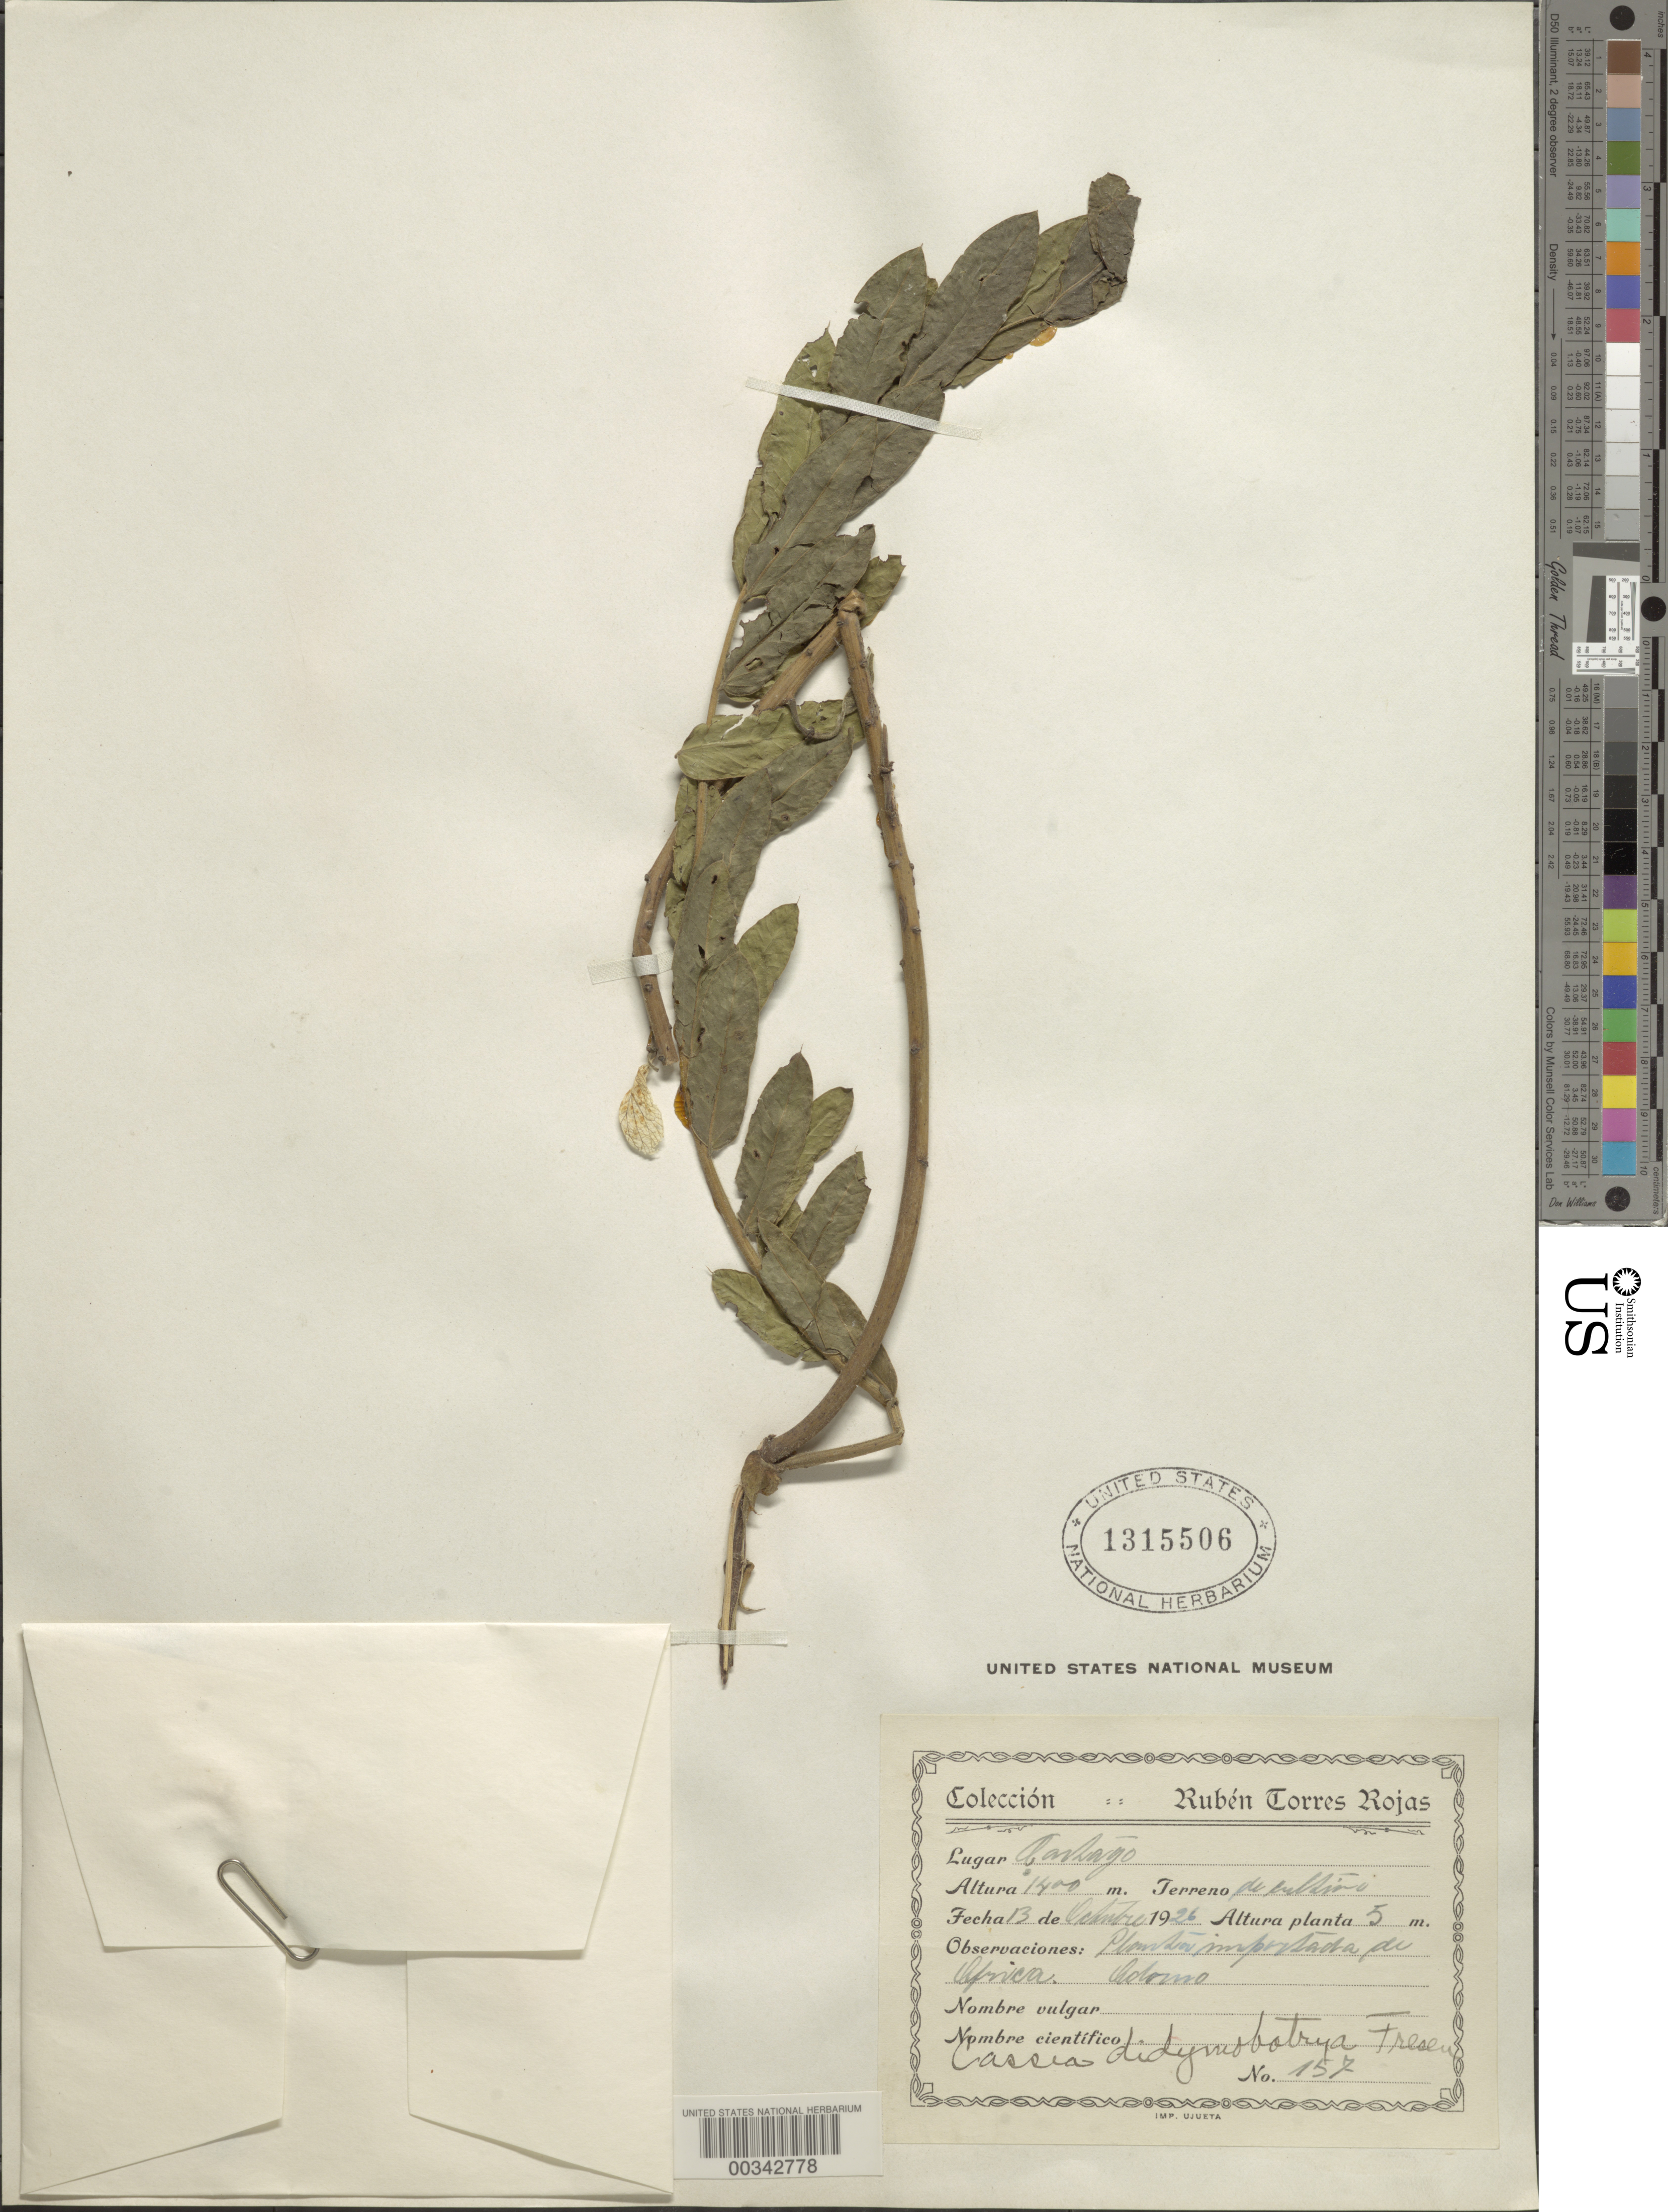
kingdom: Plantae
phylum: Tracheophyta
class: Magnoliopsida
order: Fabales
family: Fabaceae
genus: Senna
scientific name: Senna didymobotrya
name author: (Fresen.) H.S. Irwin & Barneby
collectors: R. Rojas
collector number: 157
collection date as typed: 13 Oct 1926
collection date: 1926-10-13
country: Costa Rica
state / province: Cartago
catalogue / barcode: US 1315506